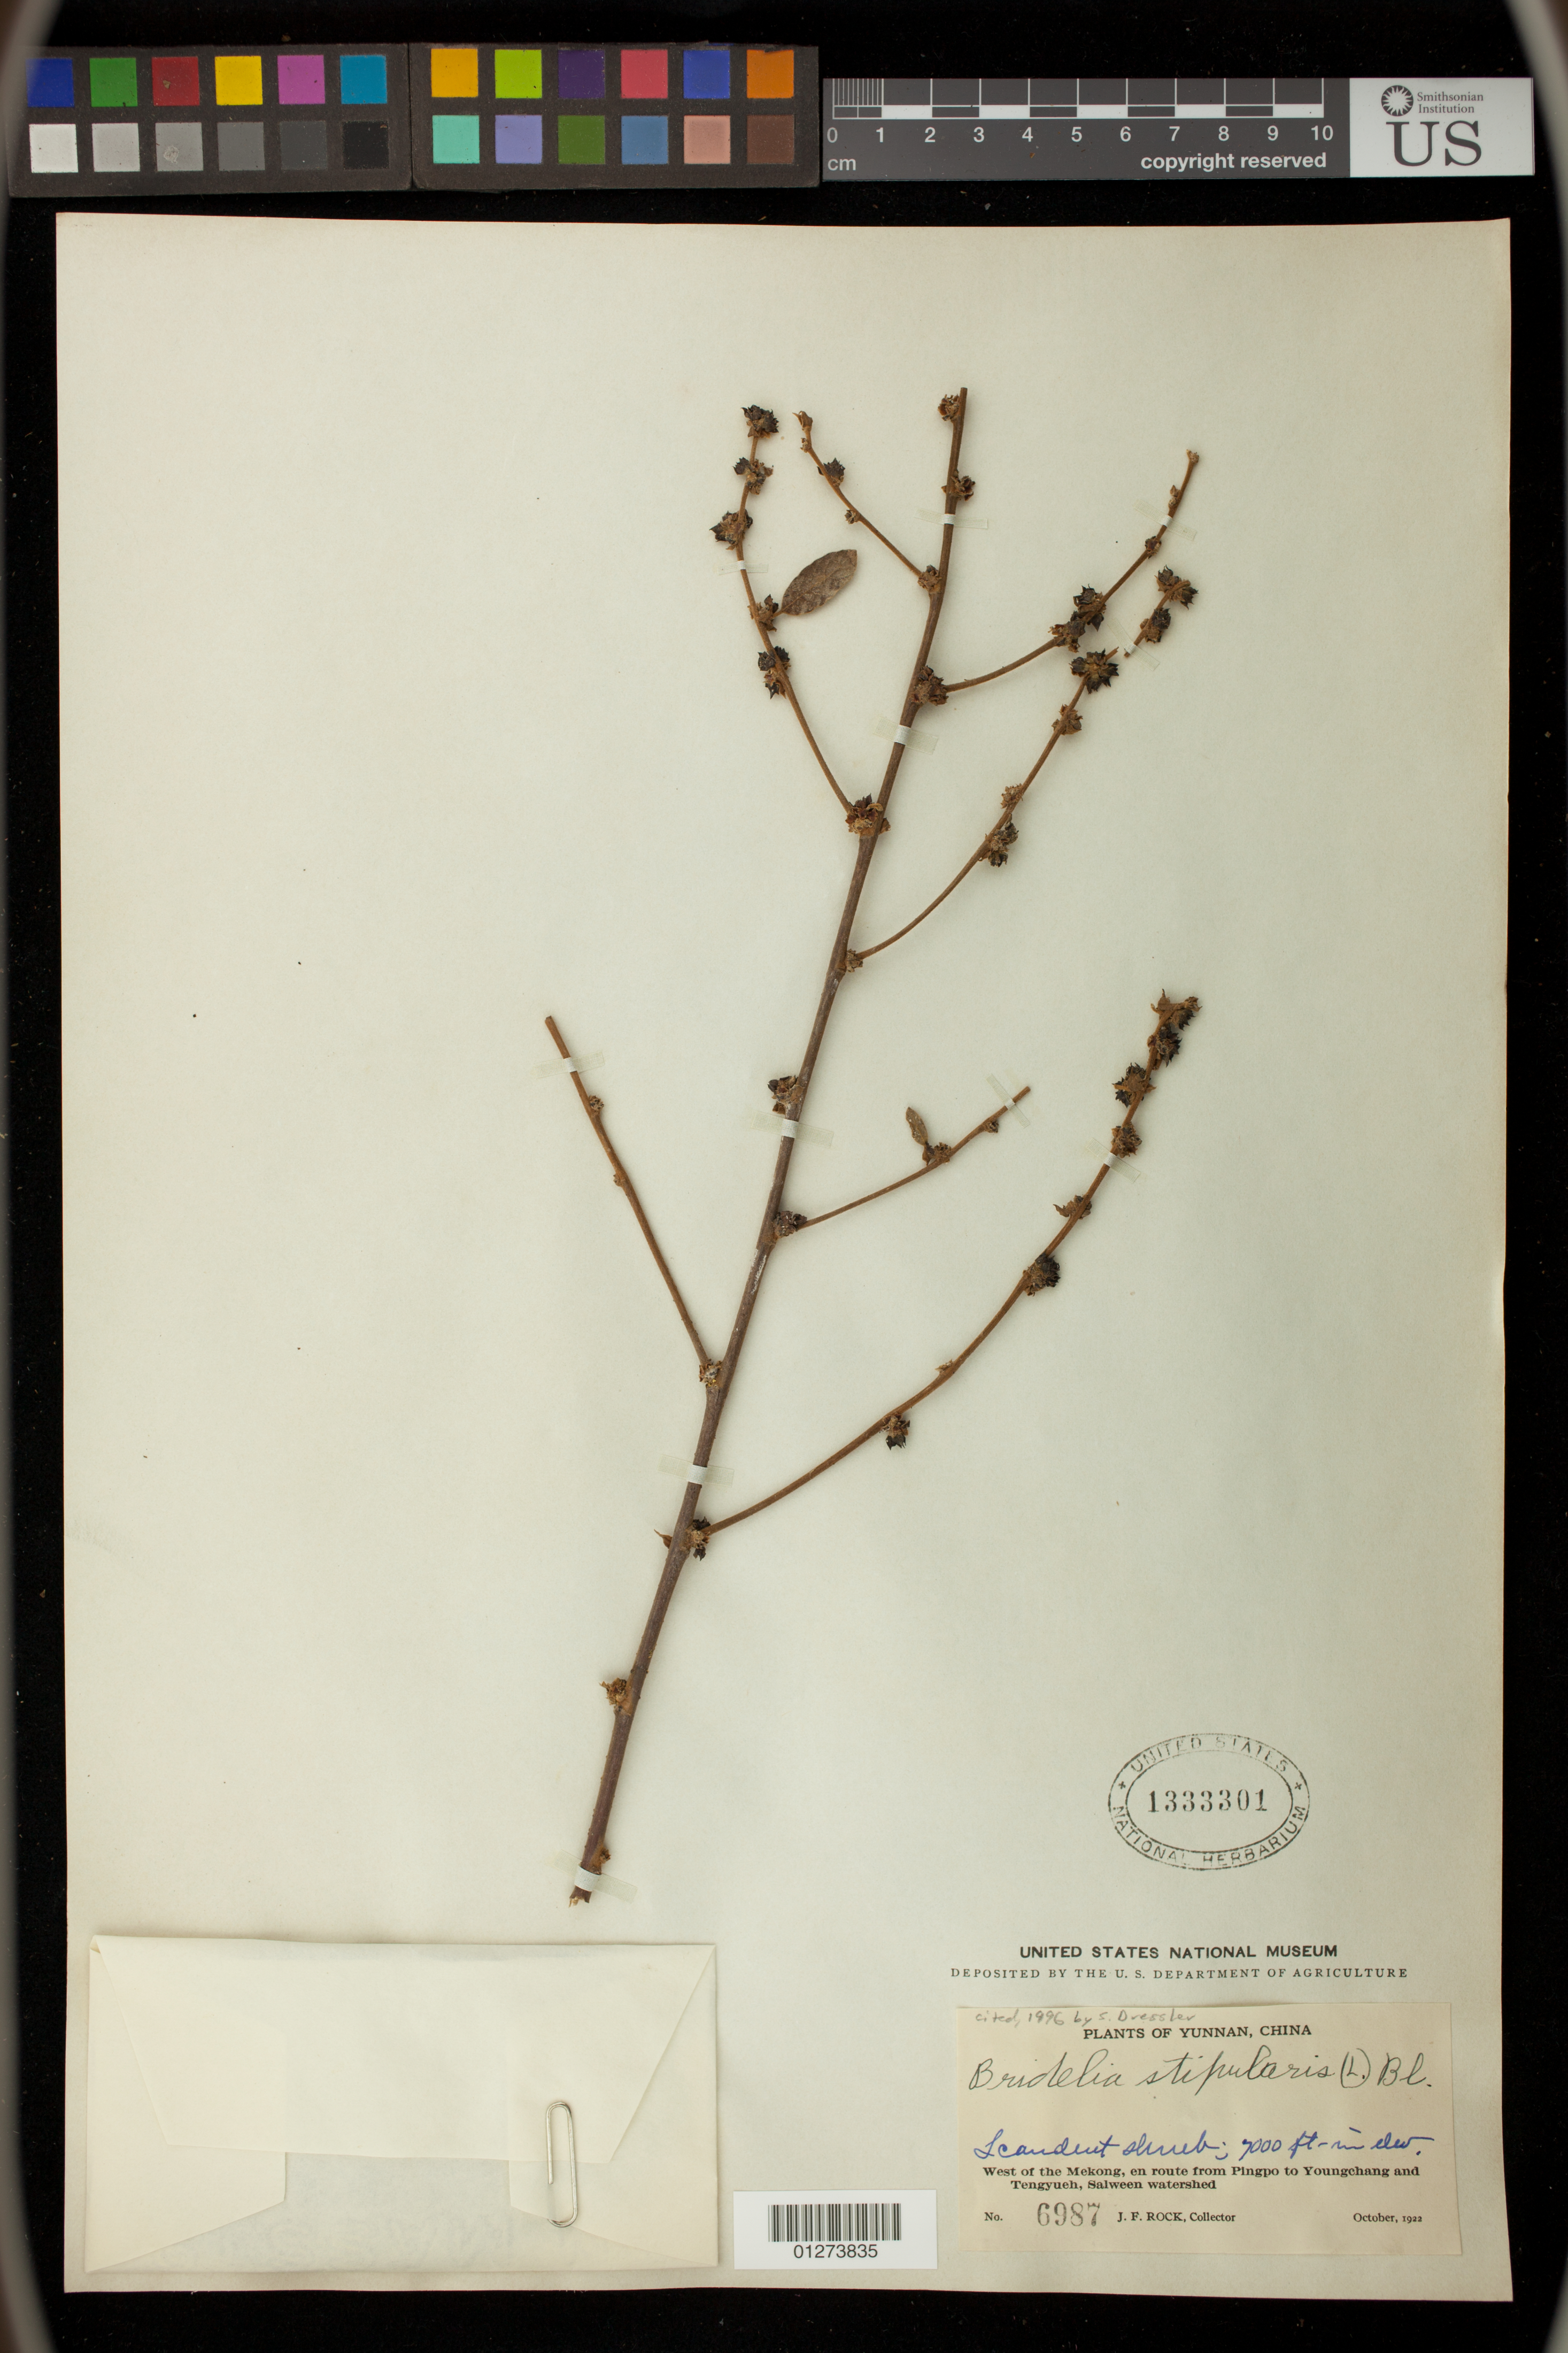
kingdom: Plantae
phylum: Tracheophyta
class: Magnoliopsida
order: Malpighiales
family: Phyllanthaceae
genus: Bridelia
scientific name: Bridelia stipularis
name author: (L.) Blume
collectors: J. F. Rock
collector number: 6987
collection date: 1922-10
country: China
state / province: Yunnan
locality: West of the Mekong, en route from Pingpo to Youngchang and Tengyueh, Salween watershed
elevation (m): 2134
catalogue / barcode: US 1333301